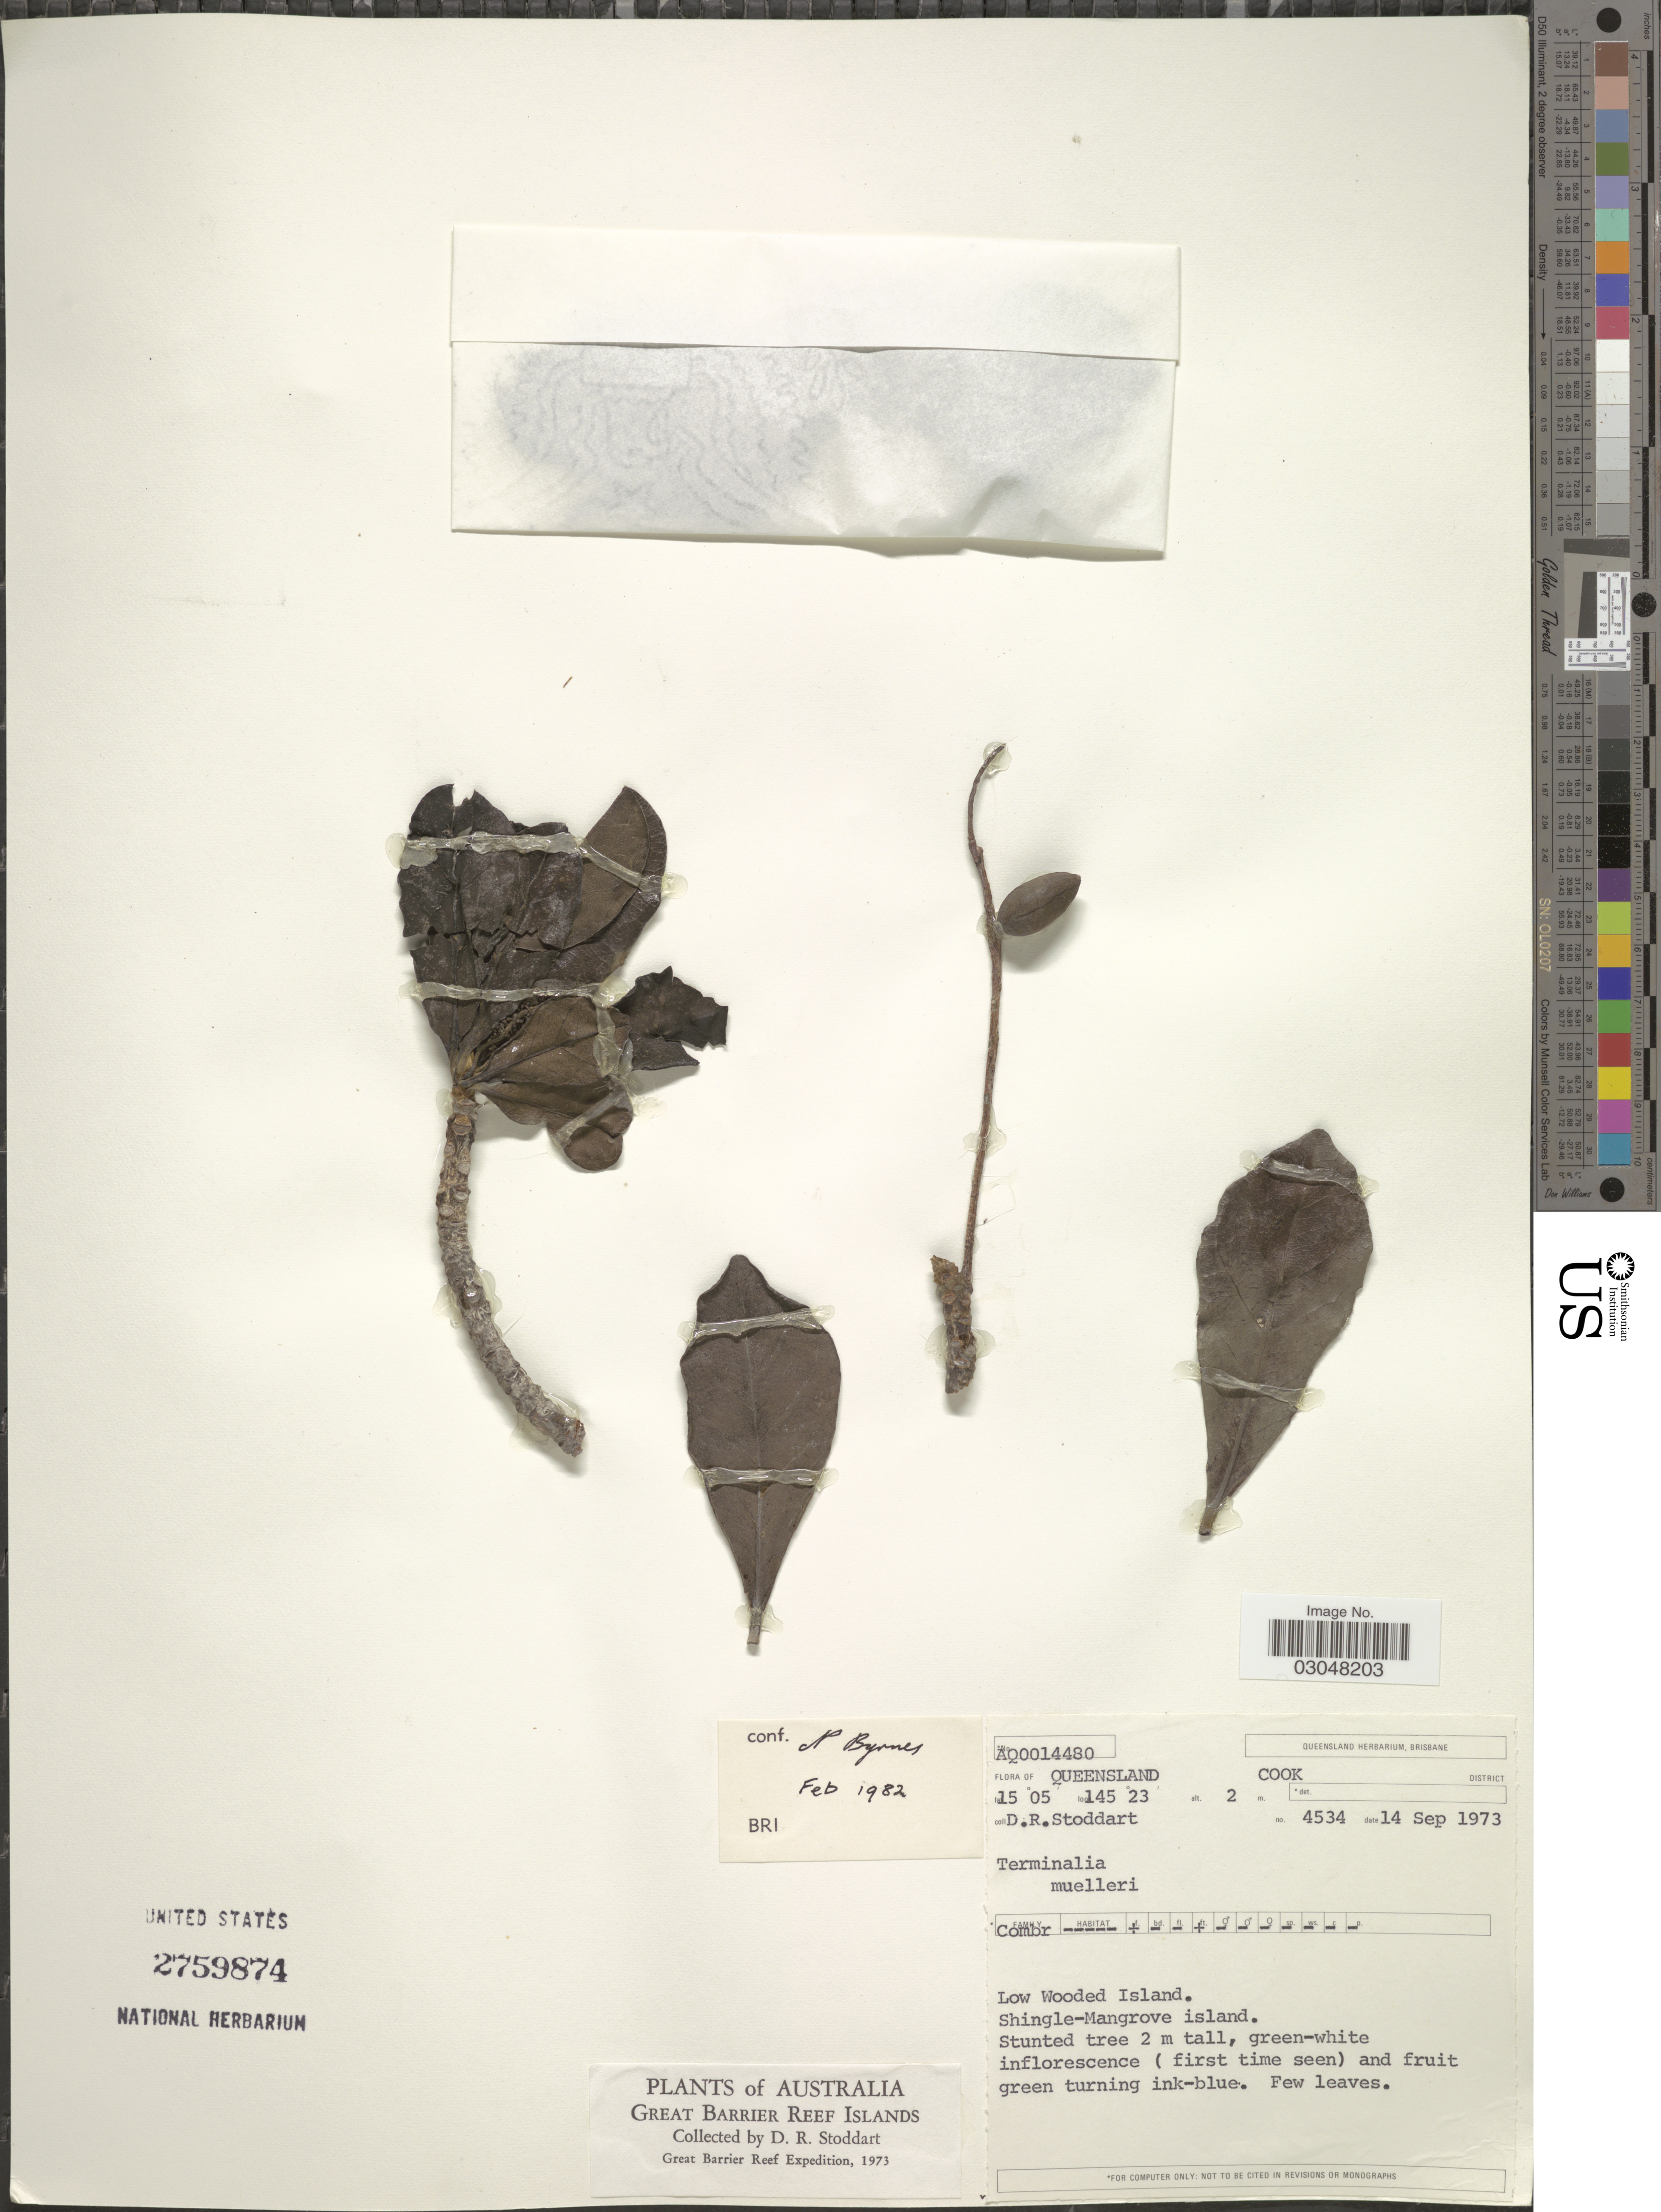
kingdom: Plantae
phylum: Tracheophyta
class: Magnoliopsida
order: Myrtales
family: Combretaceae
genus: Terminalia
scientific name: Terminalia muelleri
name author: Benth.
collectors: D. R. Stoddart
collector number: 4534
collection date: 1973-09-14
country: Australia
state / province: Queensland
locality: Cook District. Low Wooded Island. Shingle-Mangrove island. Great Barrier Reef Islands. Great Barrier Reef.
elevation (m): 2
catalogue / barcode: US 2759874